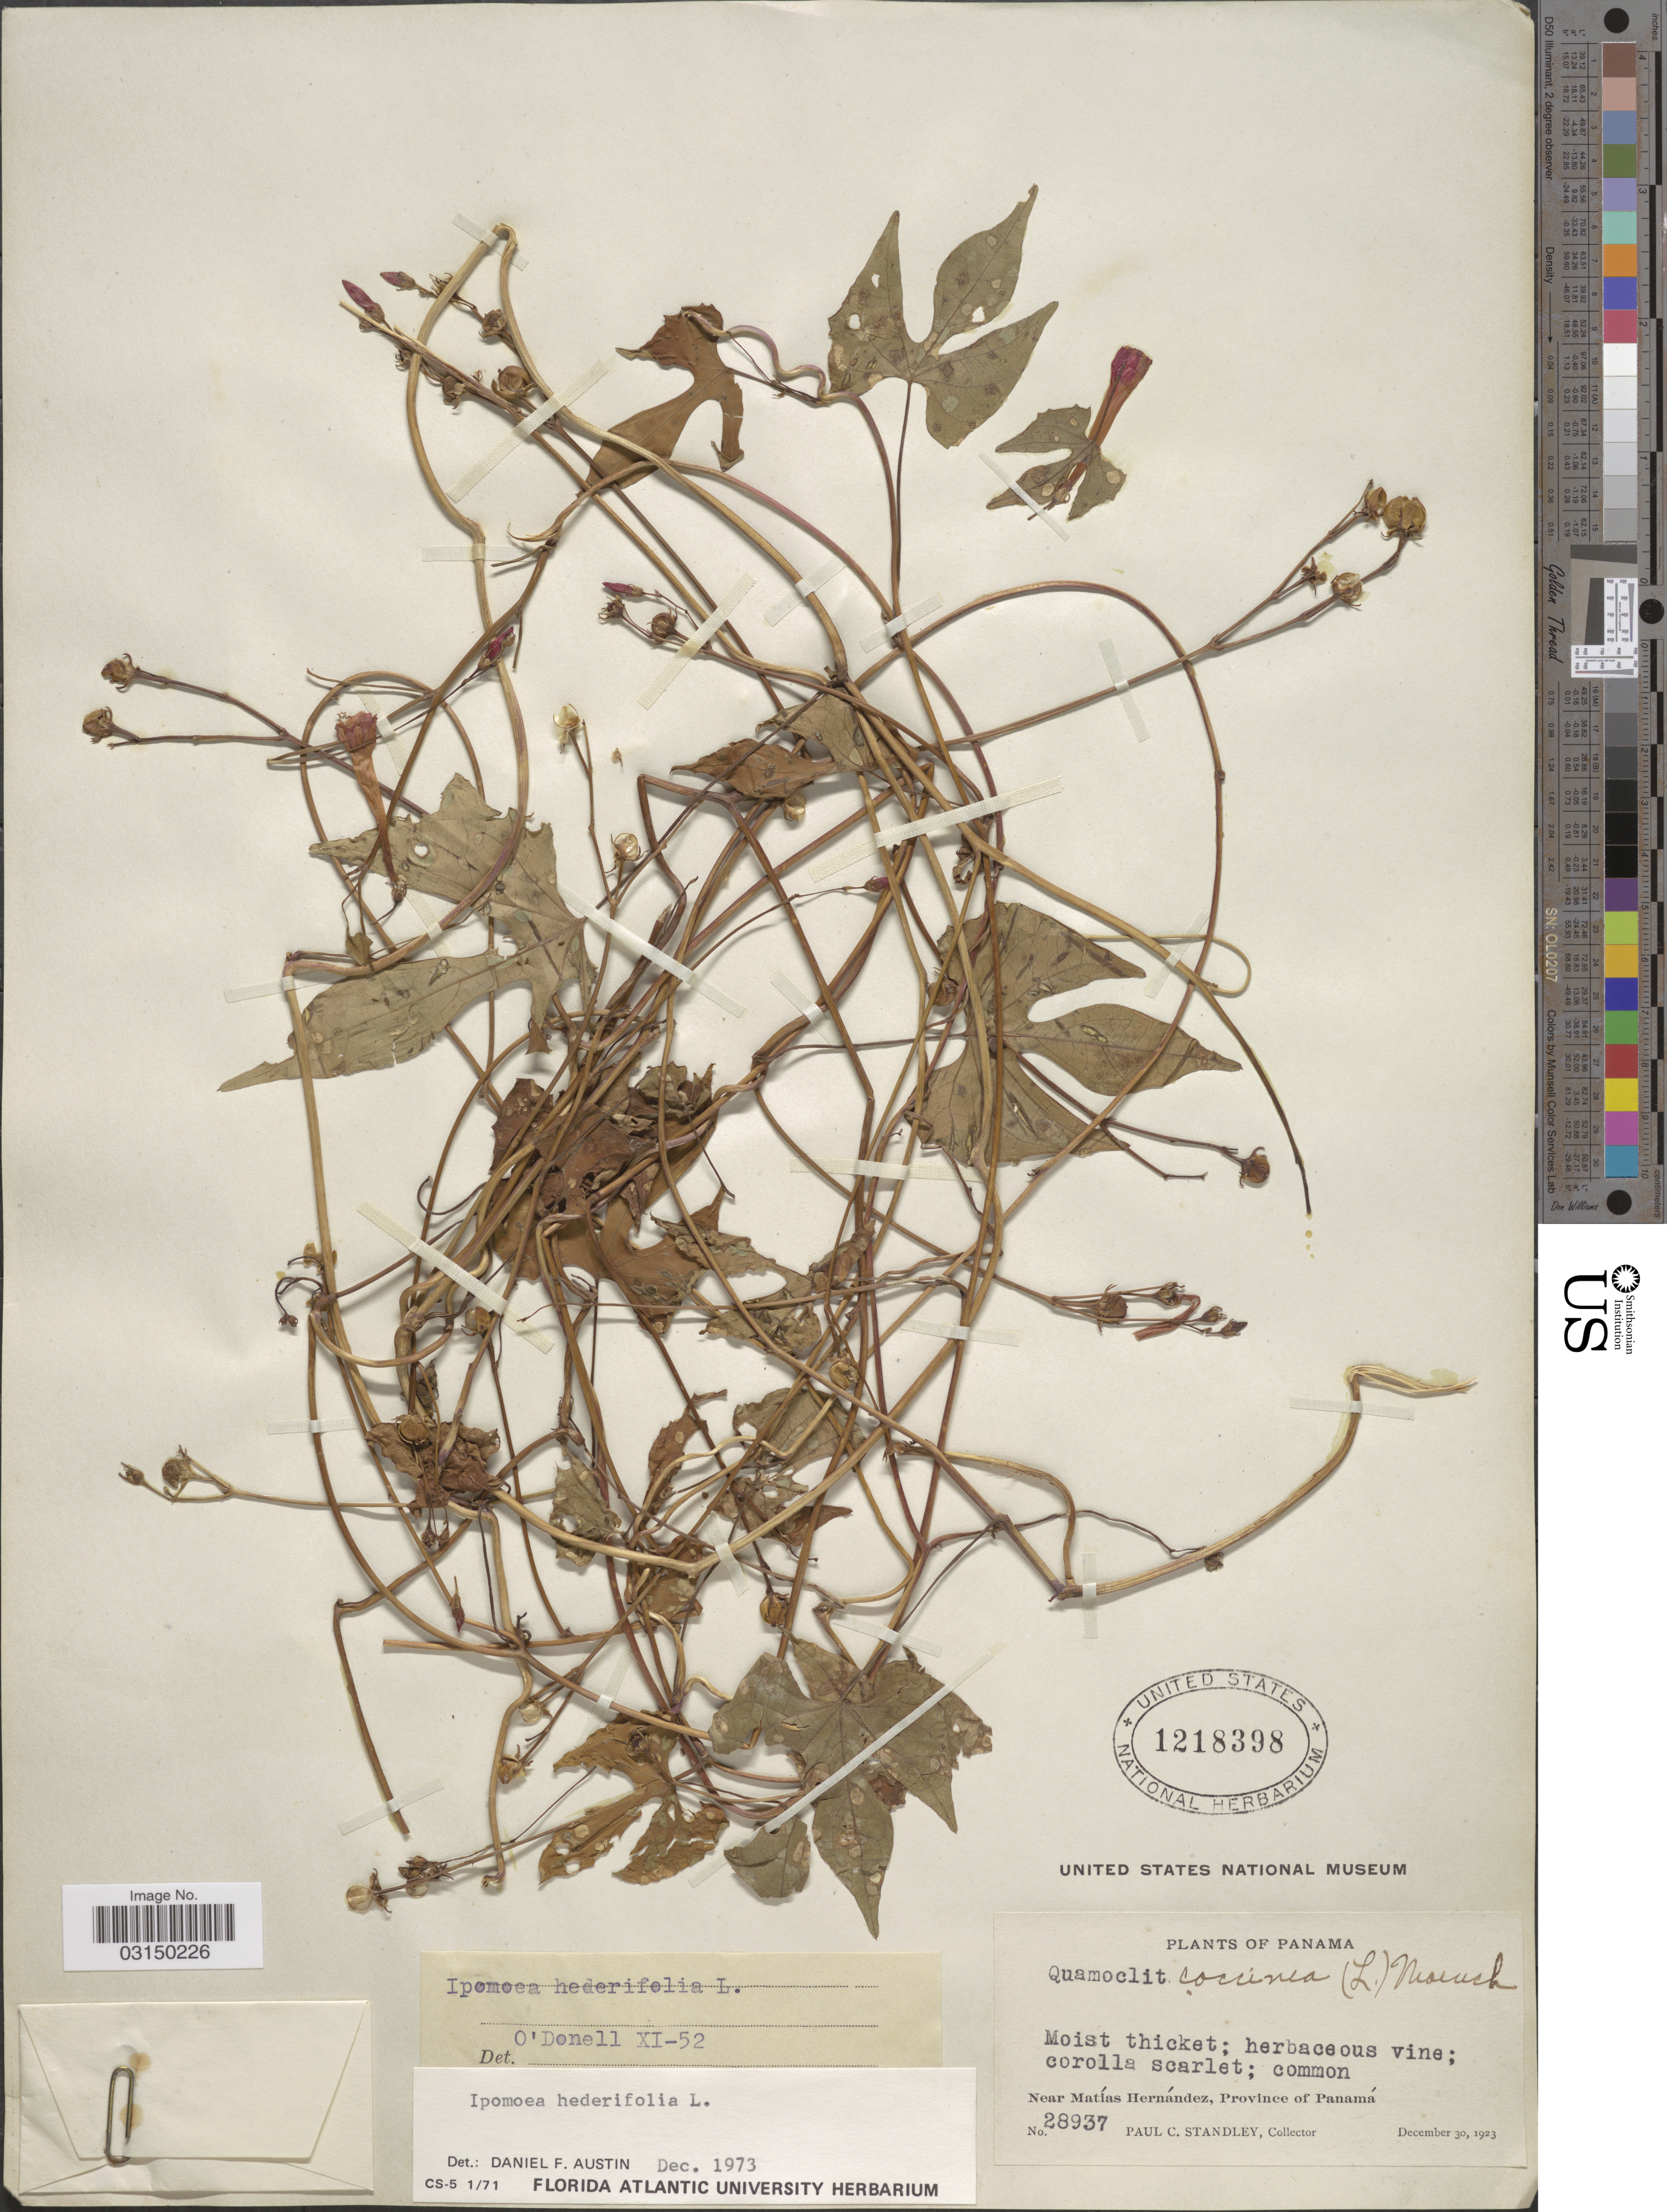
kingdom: Plantae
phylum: Tracheophyta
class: Magnoliopsida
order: Solanales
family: Convolvulaceae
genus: Ipomoea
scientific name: Ipomoea hederifolia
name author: L.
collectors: P. C. Standley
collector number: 28937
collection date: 1923-12-30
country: Panama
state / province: Panamá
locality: Near Matías Hernández.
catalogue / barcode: US 1218398